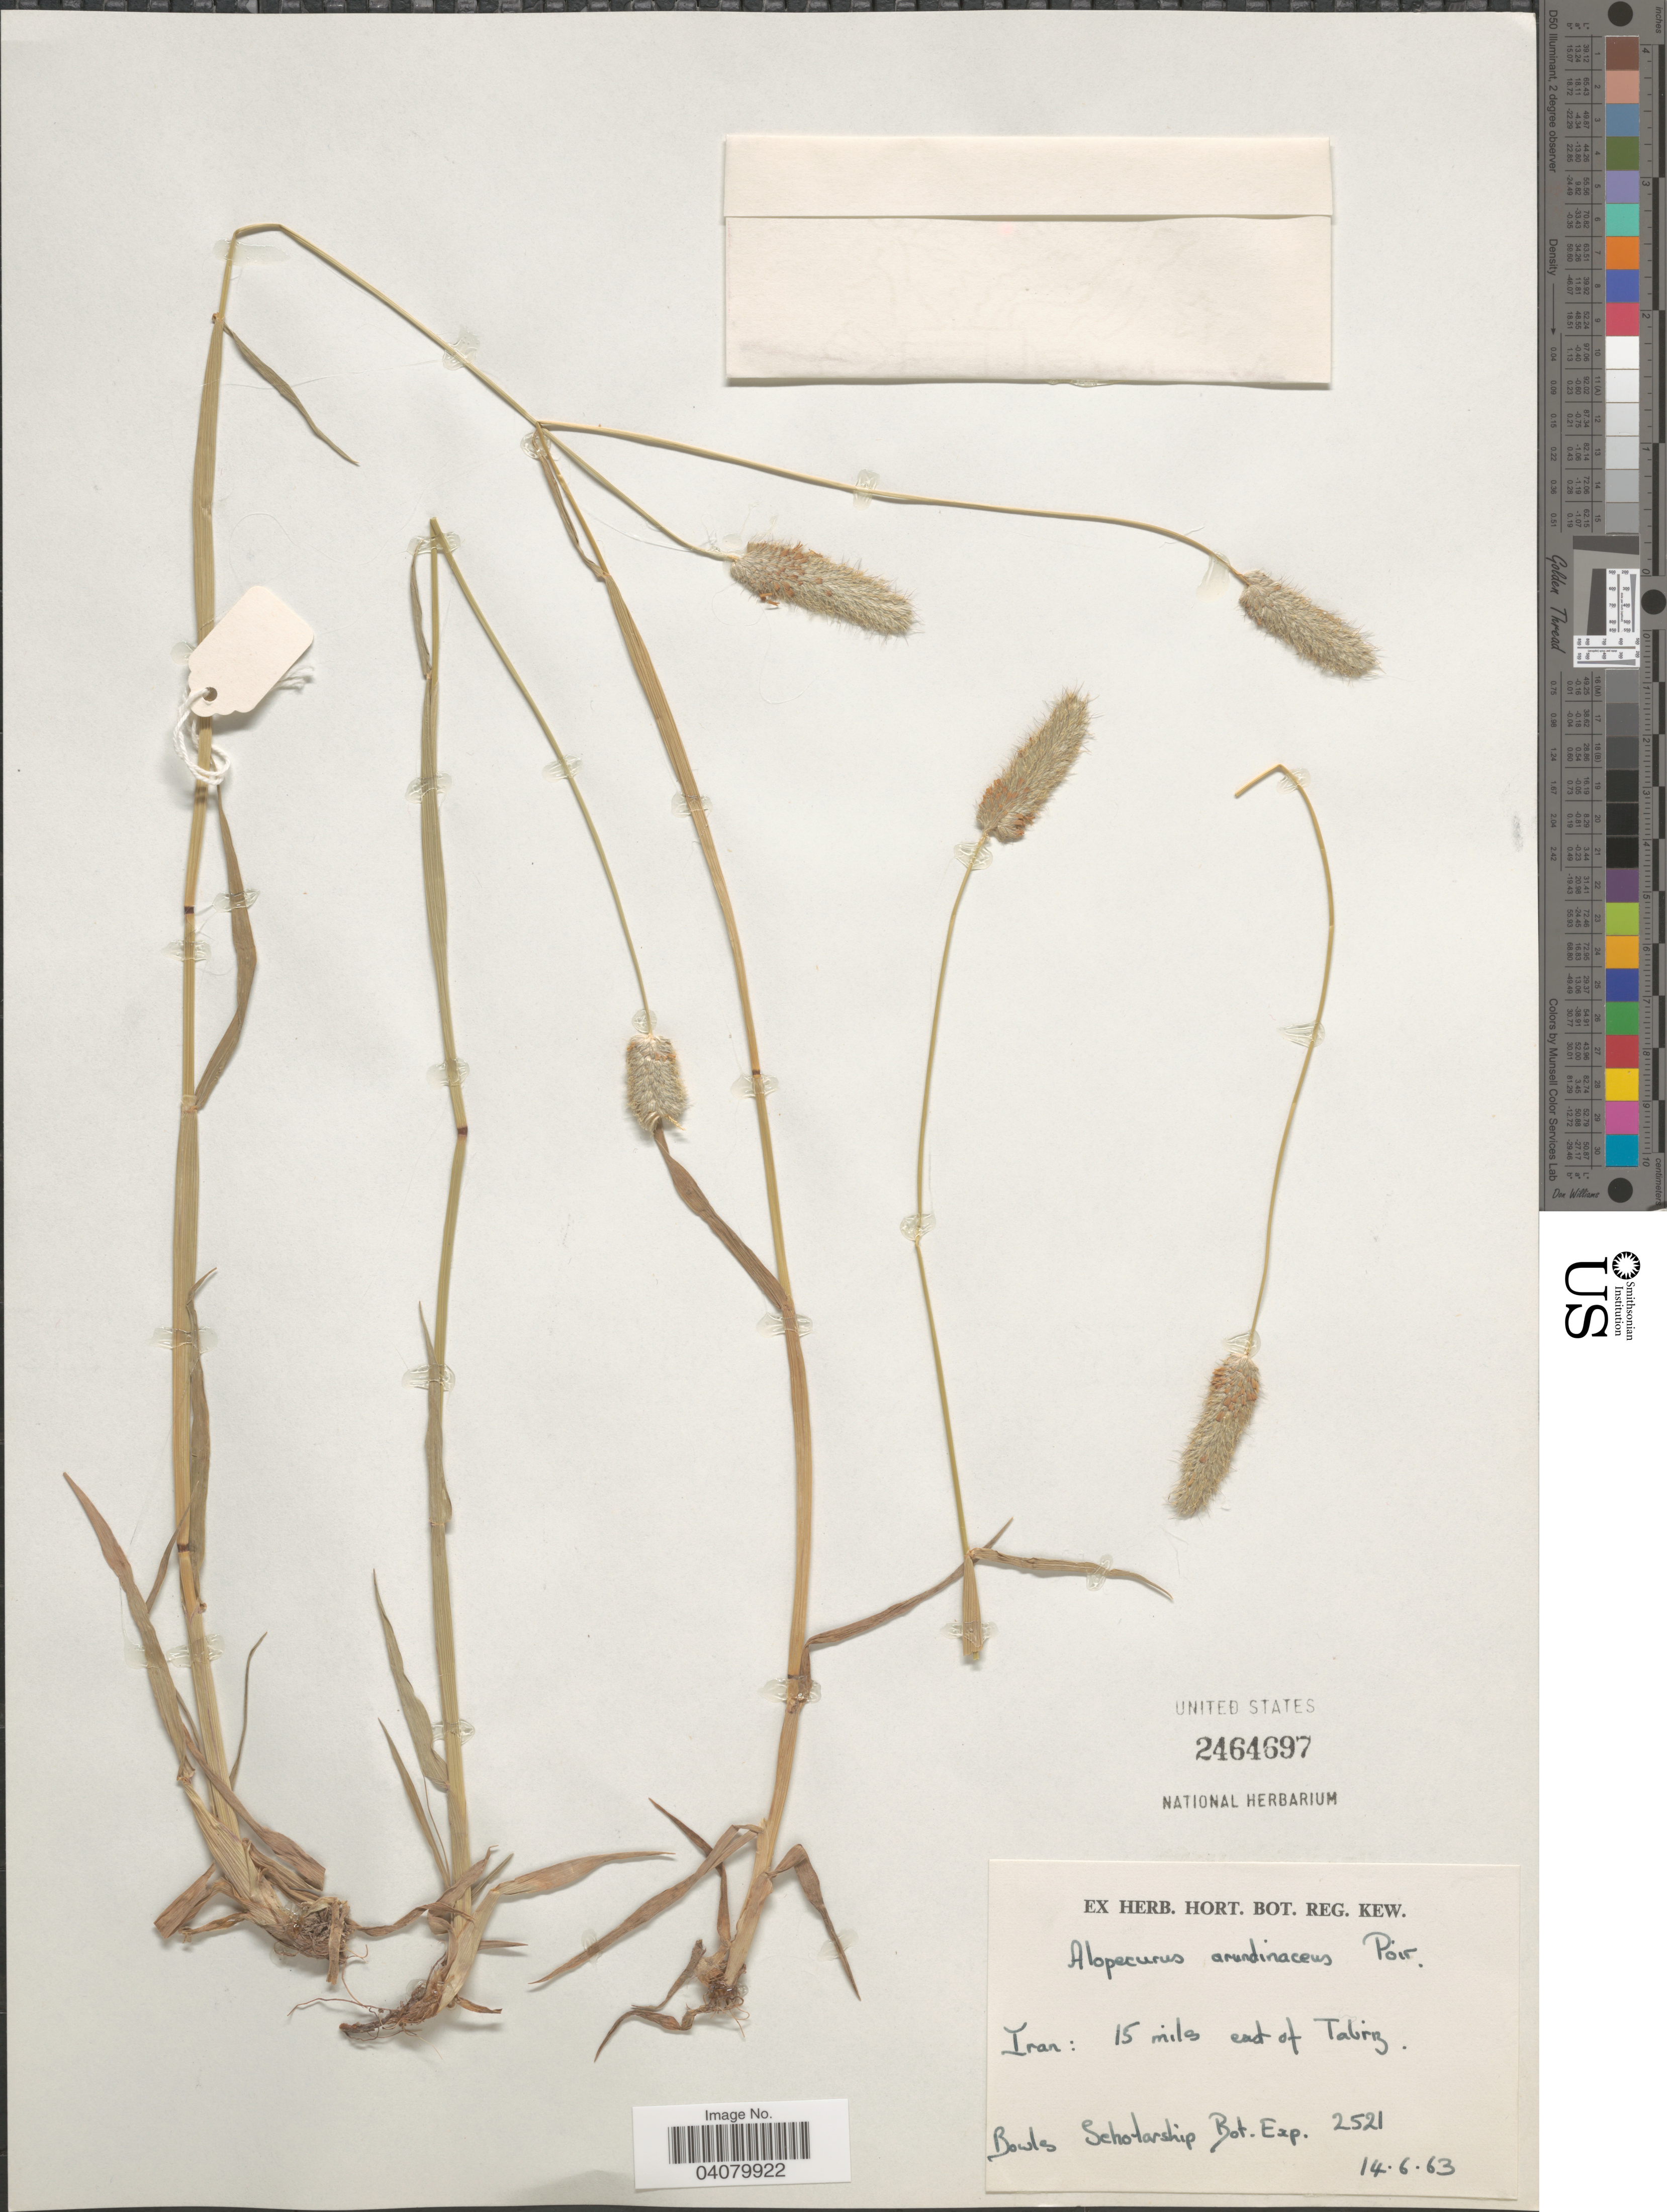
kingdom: Plantae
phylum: Tracheophyta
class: Liliopsida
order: Poales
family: Poaceae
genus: Alopecurus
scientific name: Alopecurus arundinaceus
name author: Poir.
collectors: Bowles Scholarship Bot. Exped.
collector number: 2521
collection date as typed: Transcribed d/m/y: 14/6/63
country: Iran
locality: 15 mile end of Talriz.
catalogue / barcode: US 2464697